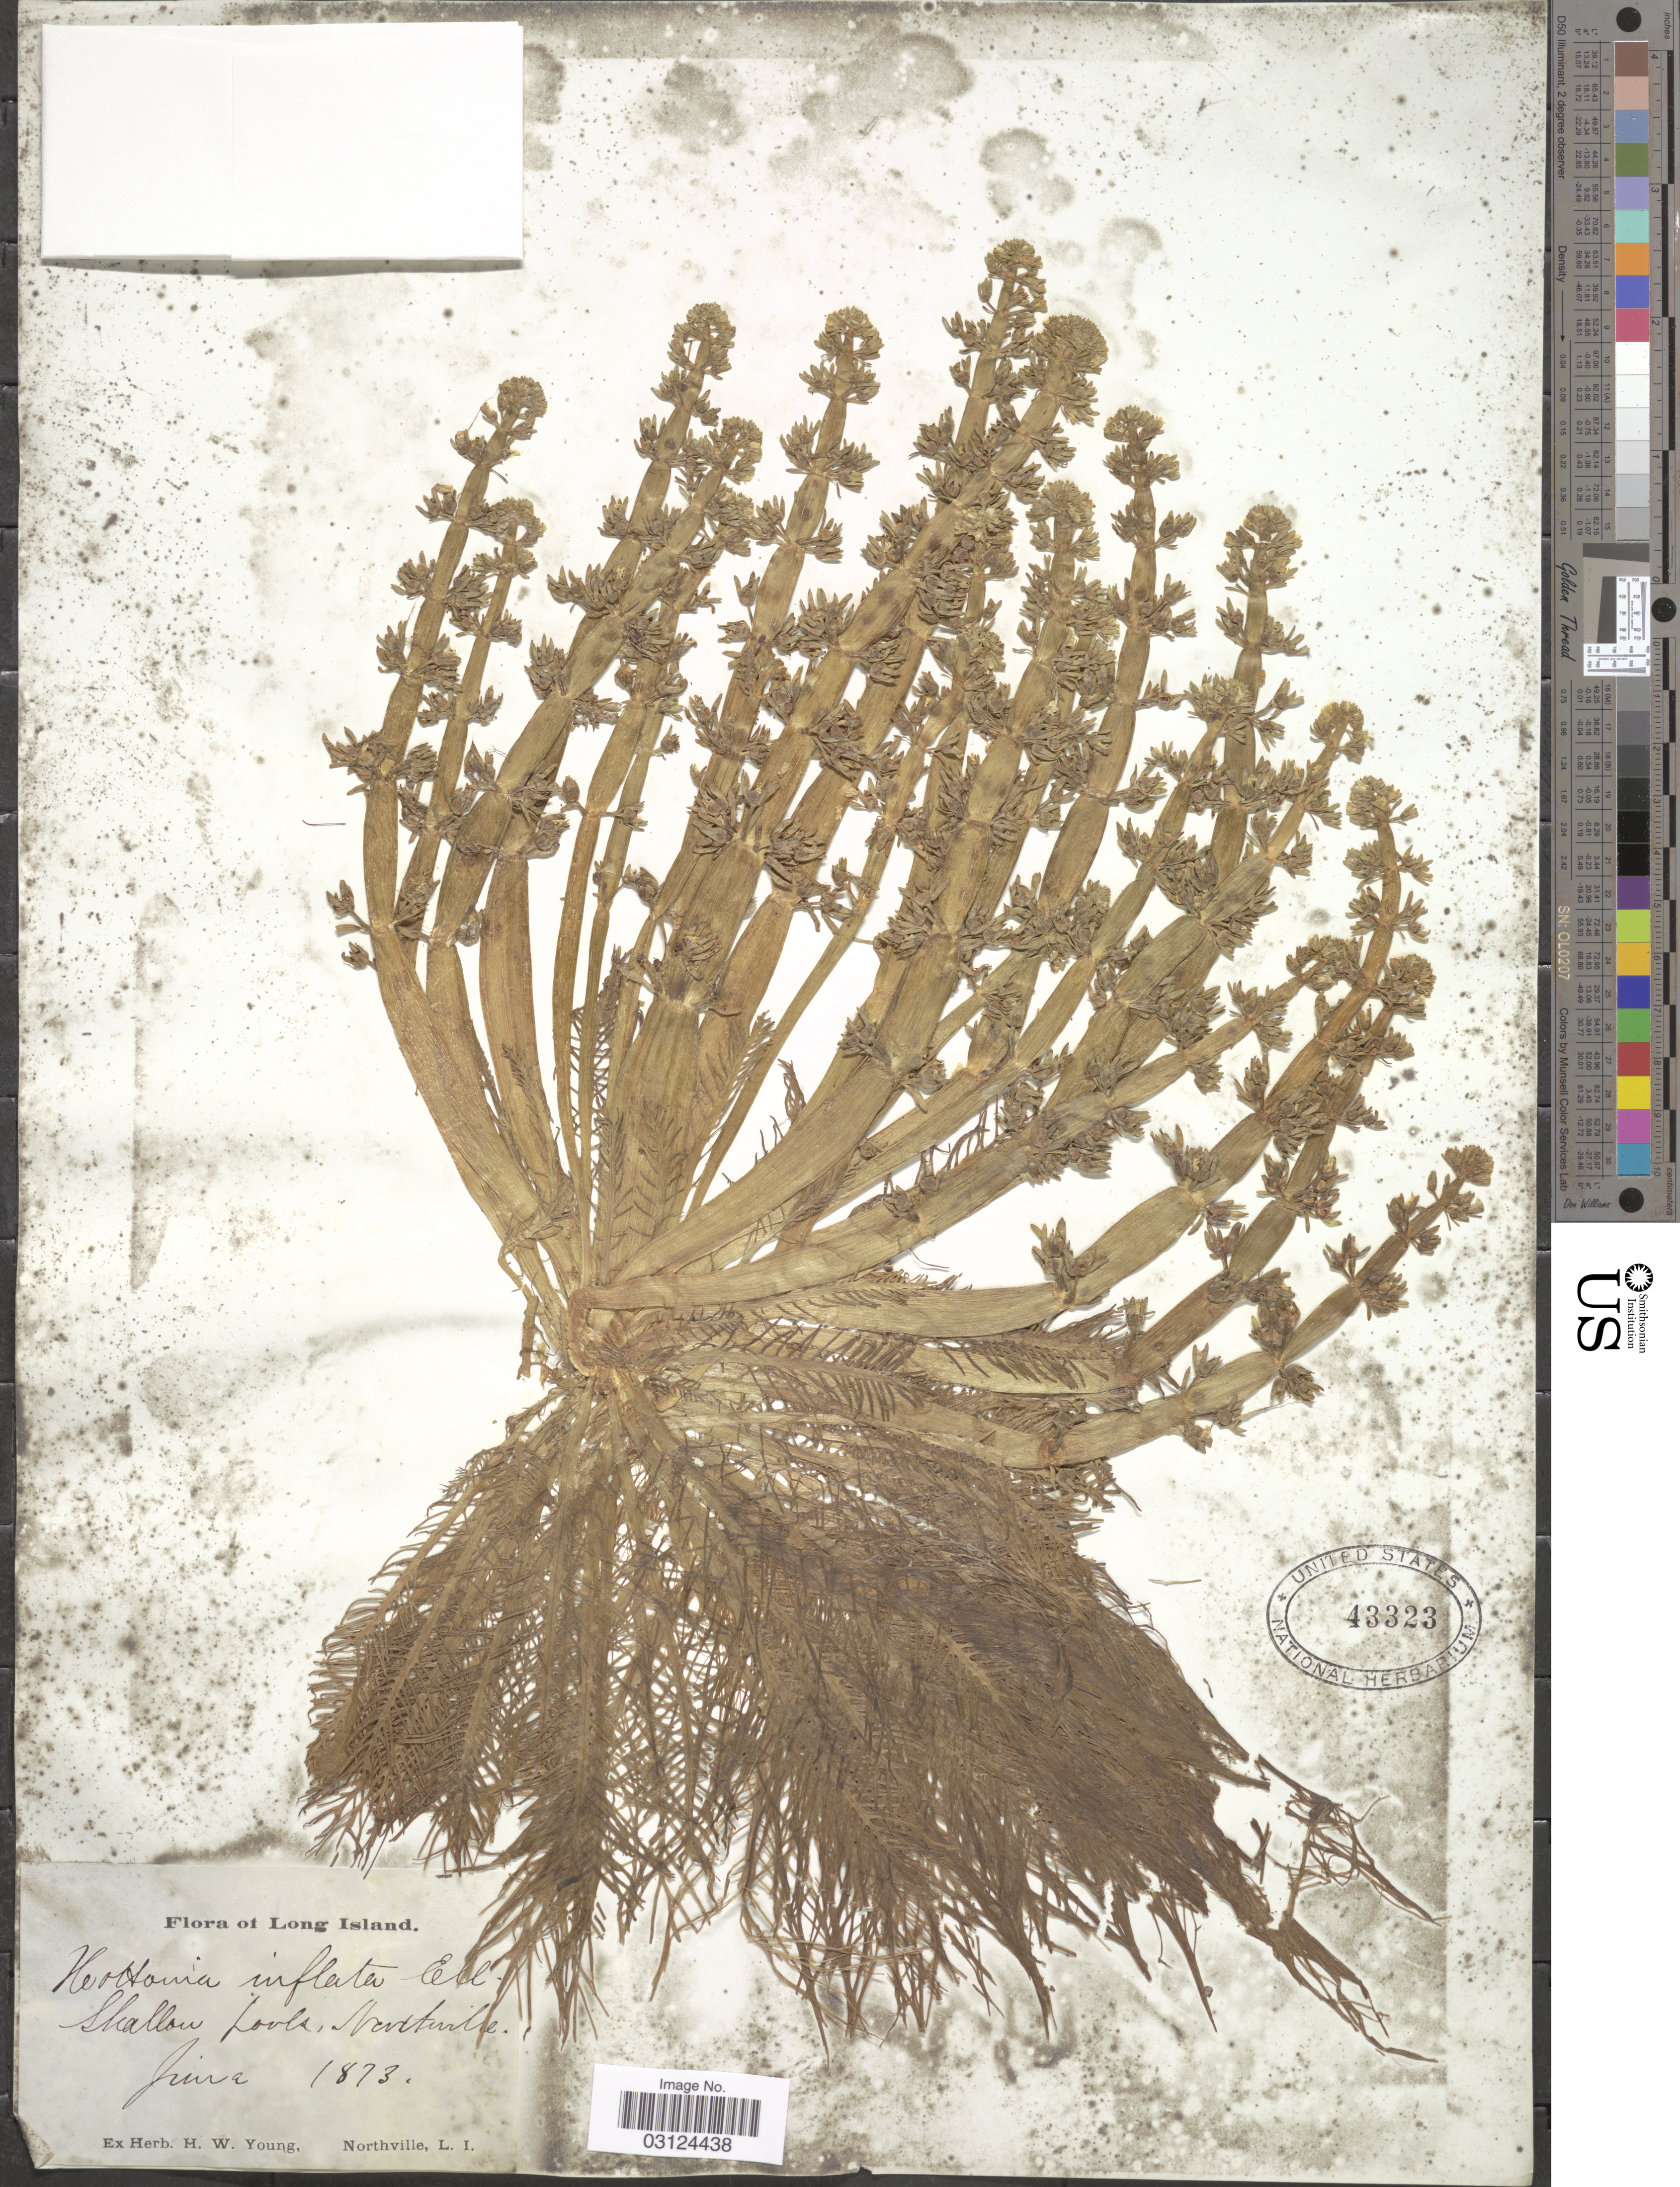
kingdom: Plantae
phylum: Tracheophyta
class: Magnoliopsida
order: Ericales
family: Primulaceae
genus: Hottonia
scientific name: Hottonia inflata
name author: Elliott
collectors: ex herb. H.W. Young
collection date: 1873-06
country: United States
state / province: New York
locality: Long Island, Shallow pools, Northville.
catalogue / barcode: US 43323